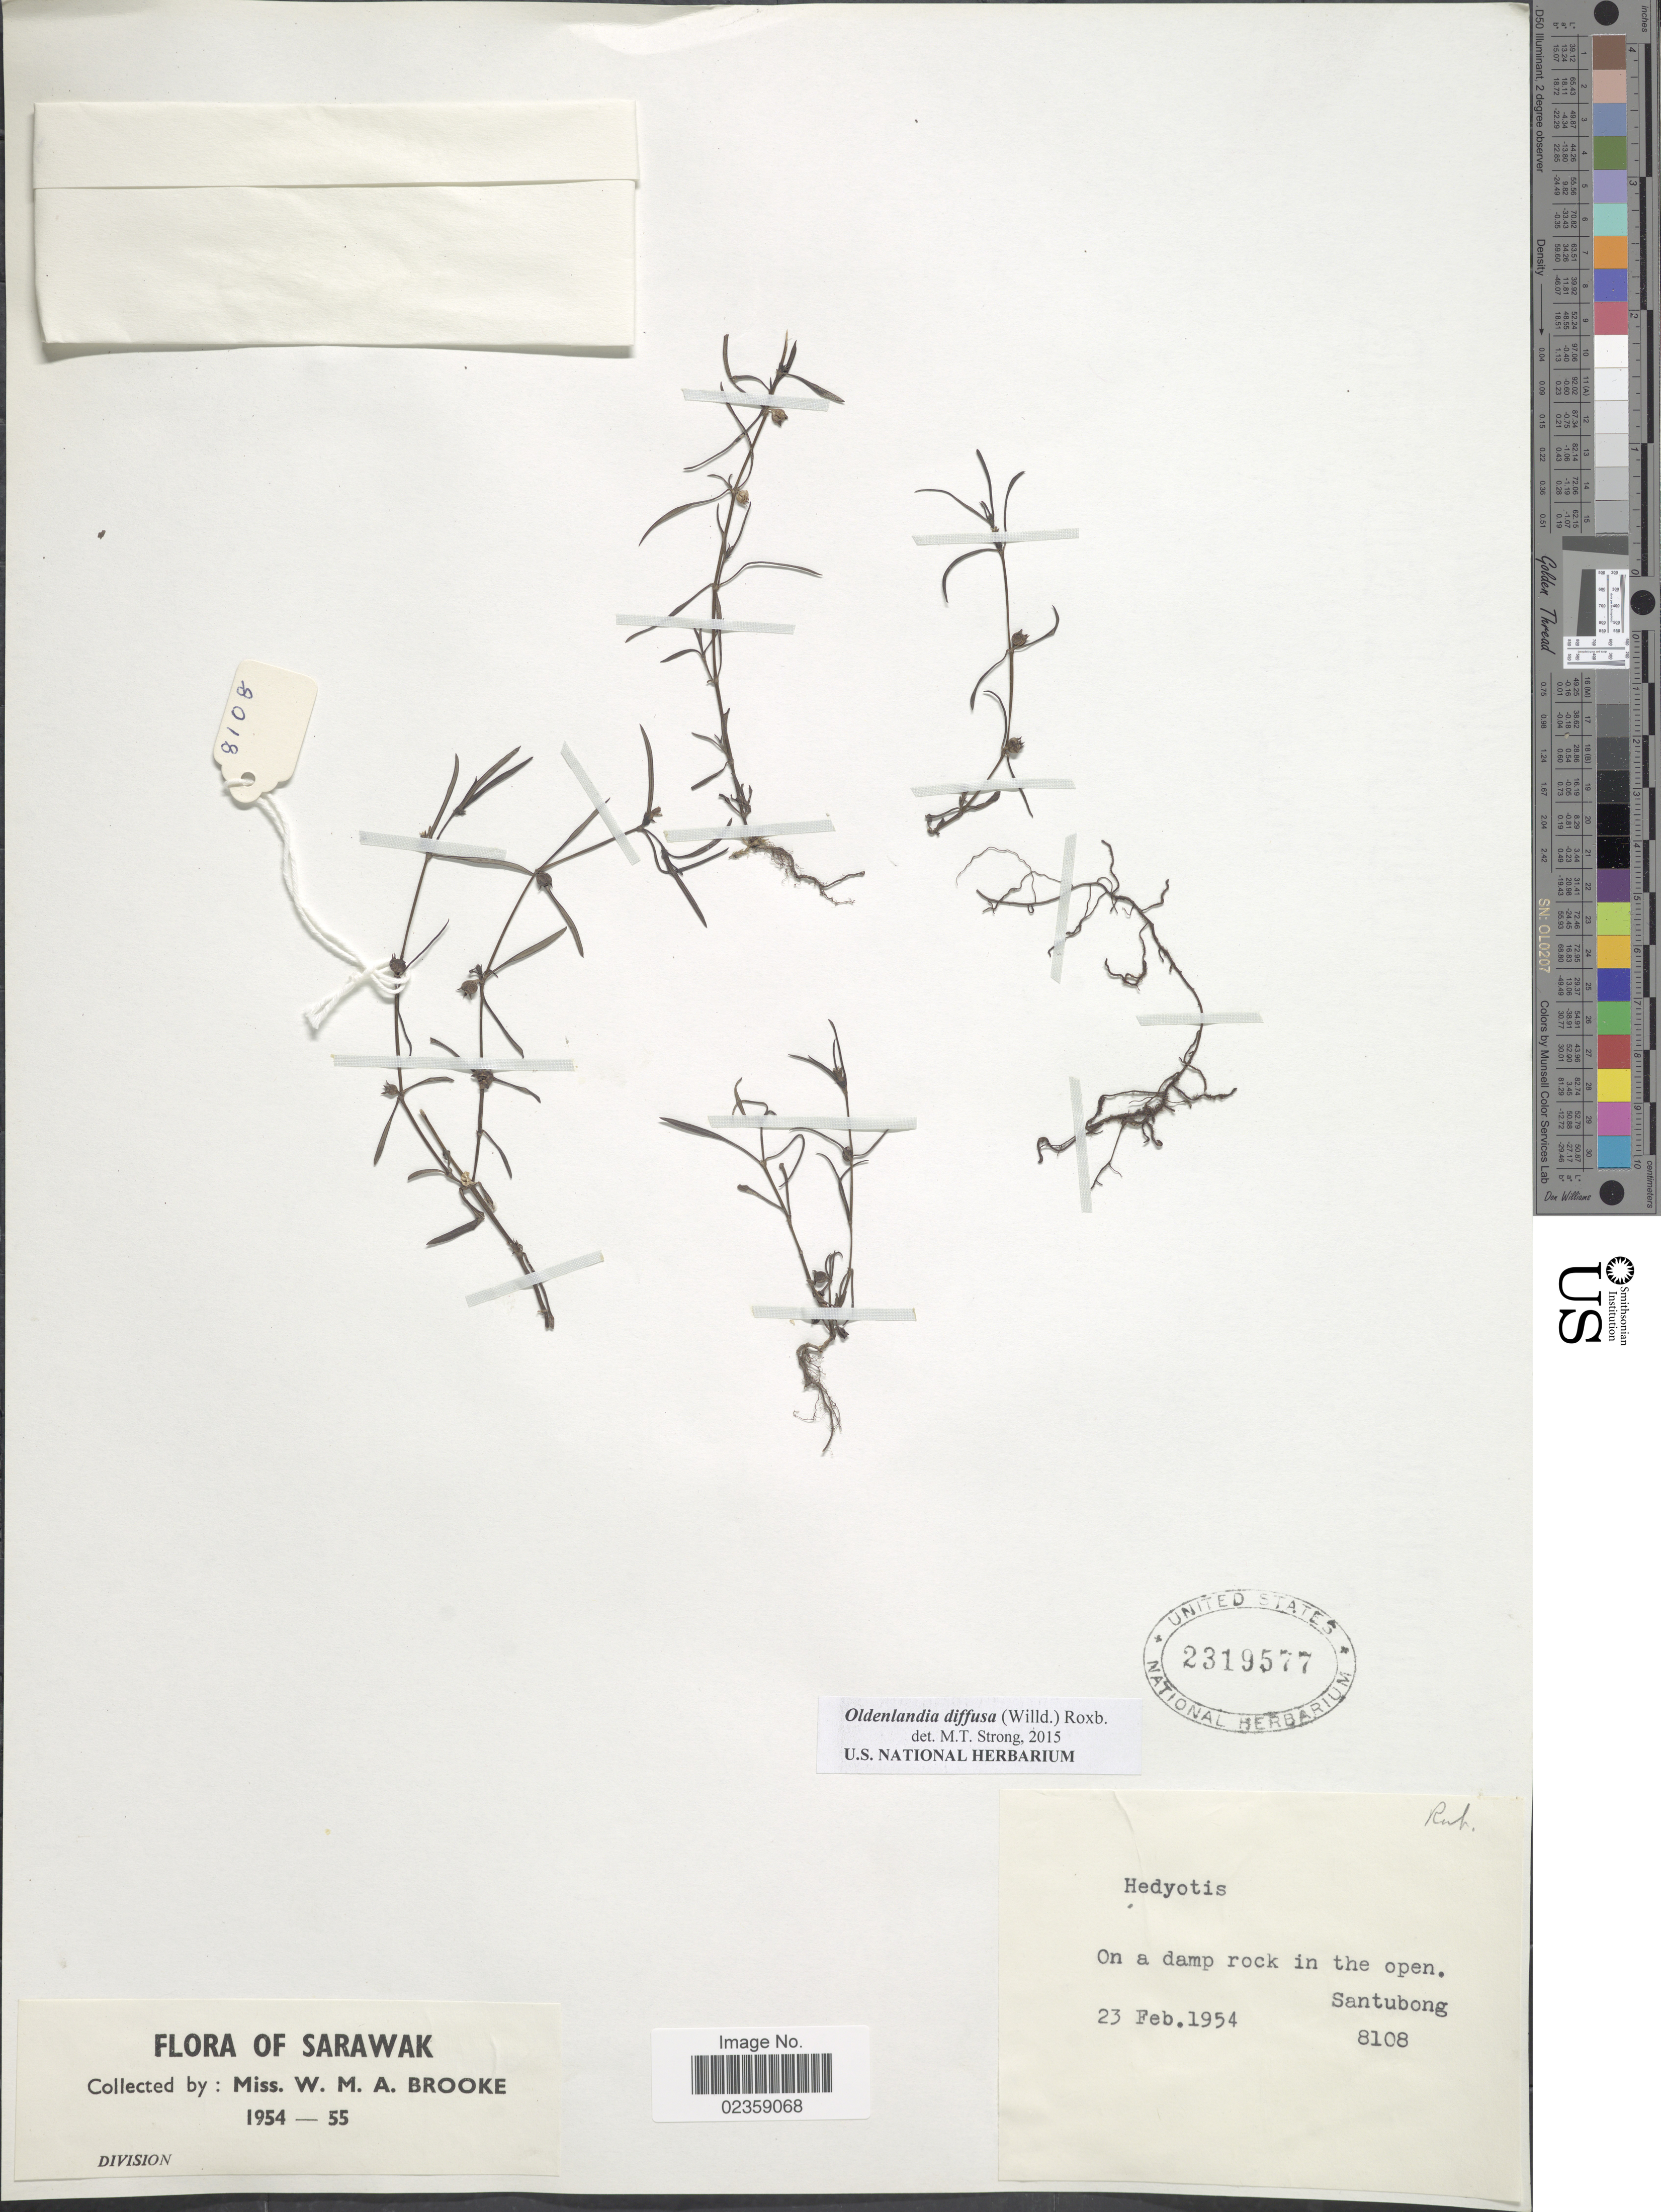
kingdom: Plantae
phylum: Tracheophyta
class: Magnoliopsida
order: Gentianales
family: Rubiaceae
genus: Oldenlandia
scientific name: Oldenlandia diffusa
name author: (Willd.) Roxb.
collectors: W. Brooke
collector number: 8108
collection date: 1954-02-23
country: Malaysia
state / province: Sarawak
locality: Santubong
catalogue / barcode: US 2319577